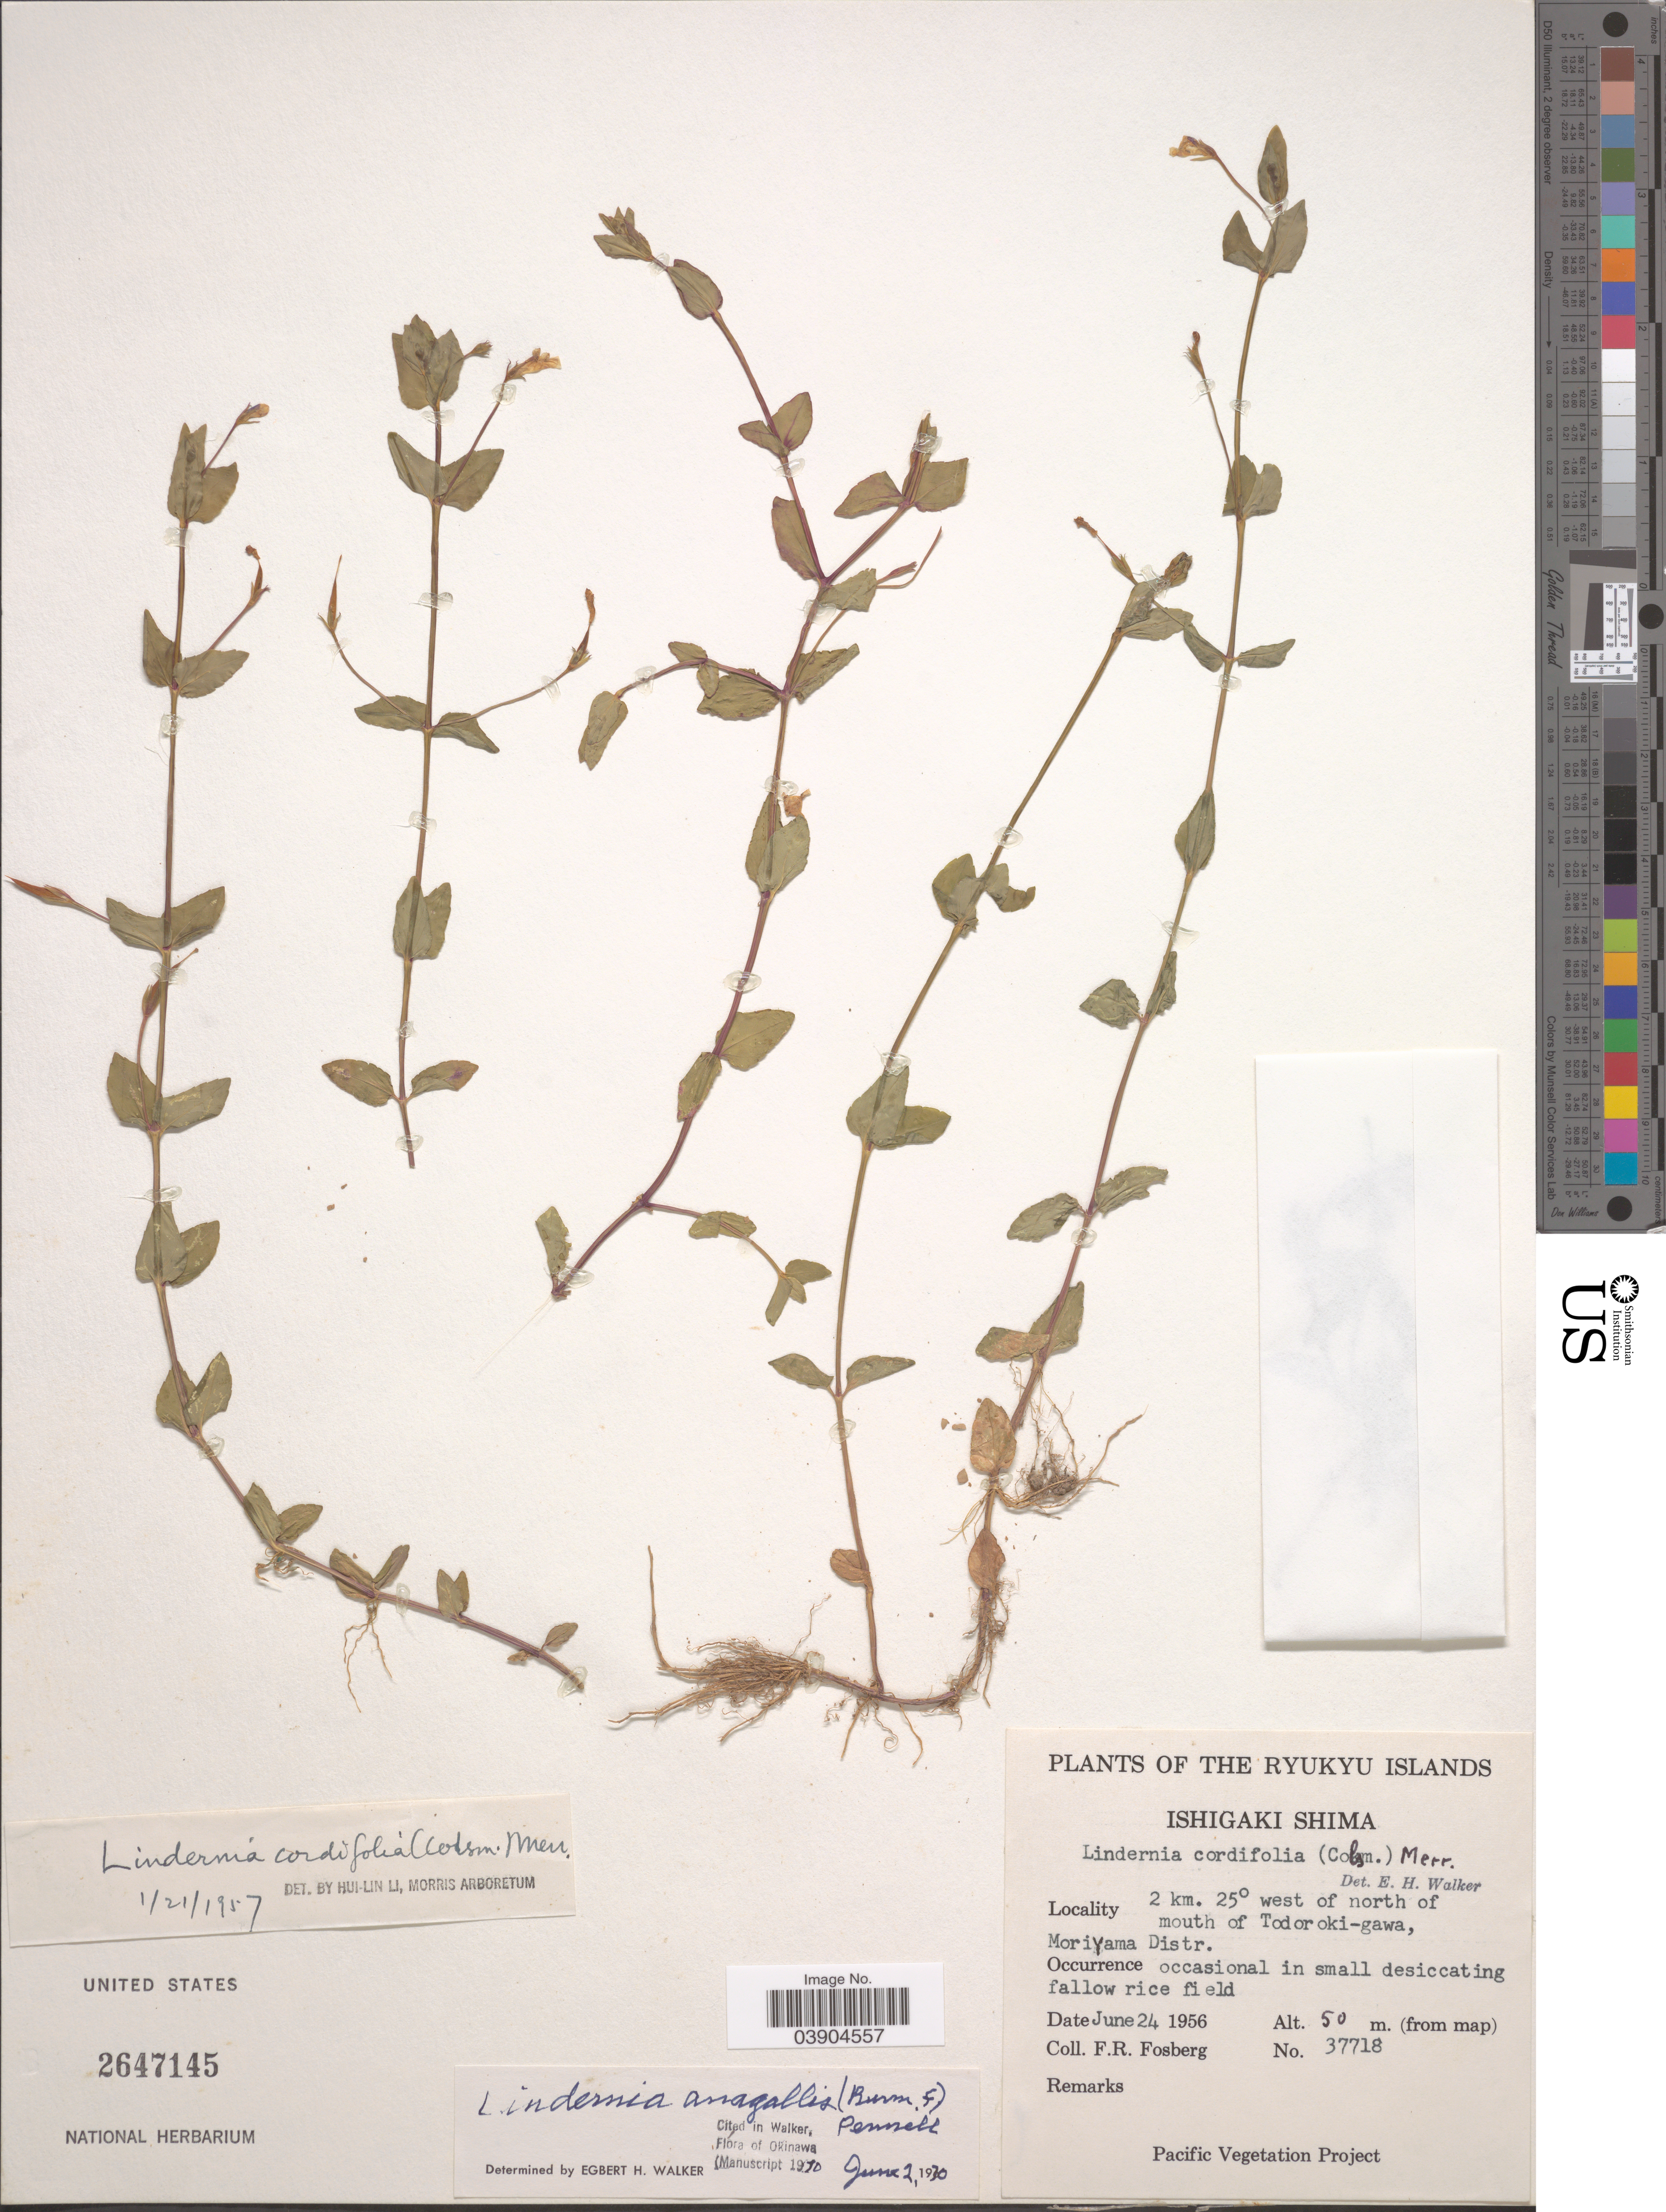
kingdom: Plantae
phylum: Tracheophyta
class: Magnoliopsida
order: Lamiales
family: Linderniaceae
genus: Lindernia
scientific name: Lindernia cordifolia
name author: (Colsm.) Merr.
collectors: F. R. Fosberg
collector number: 37718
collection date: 1956-06-24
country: Japan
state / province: Okinawa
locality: The Ryukyu Islands. Ishigaki Shima. 2 km. 25° west of north of mouth of Todoroki-gawa, MoriYama Distr.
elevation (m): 50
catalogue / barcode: US 2647145